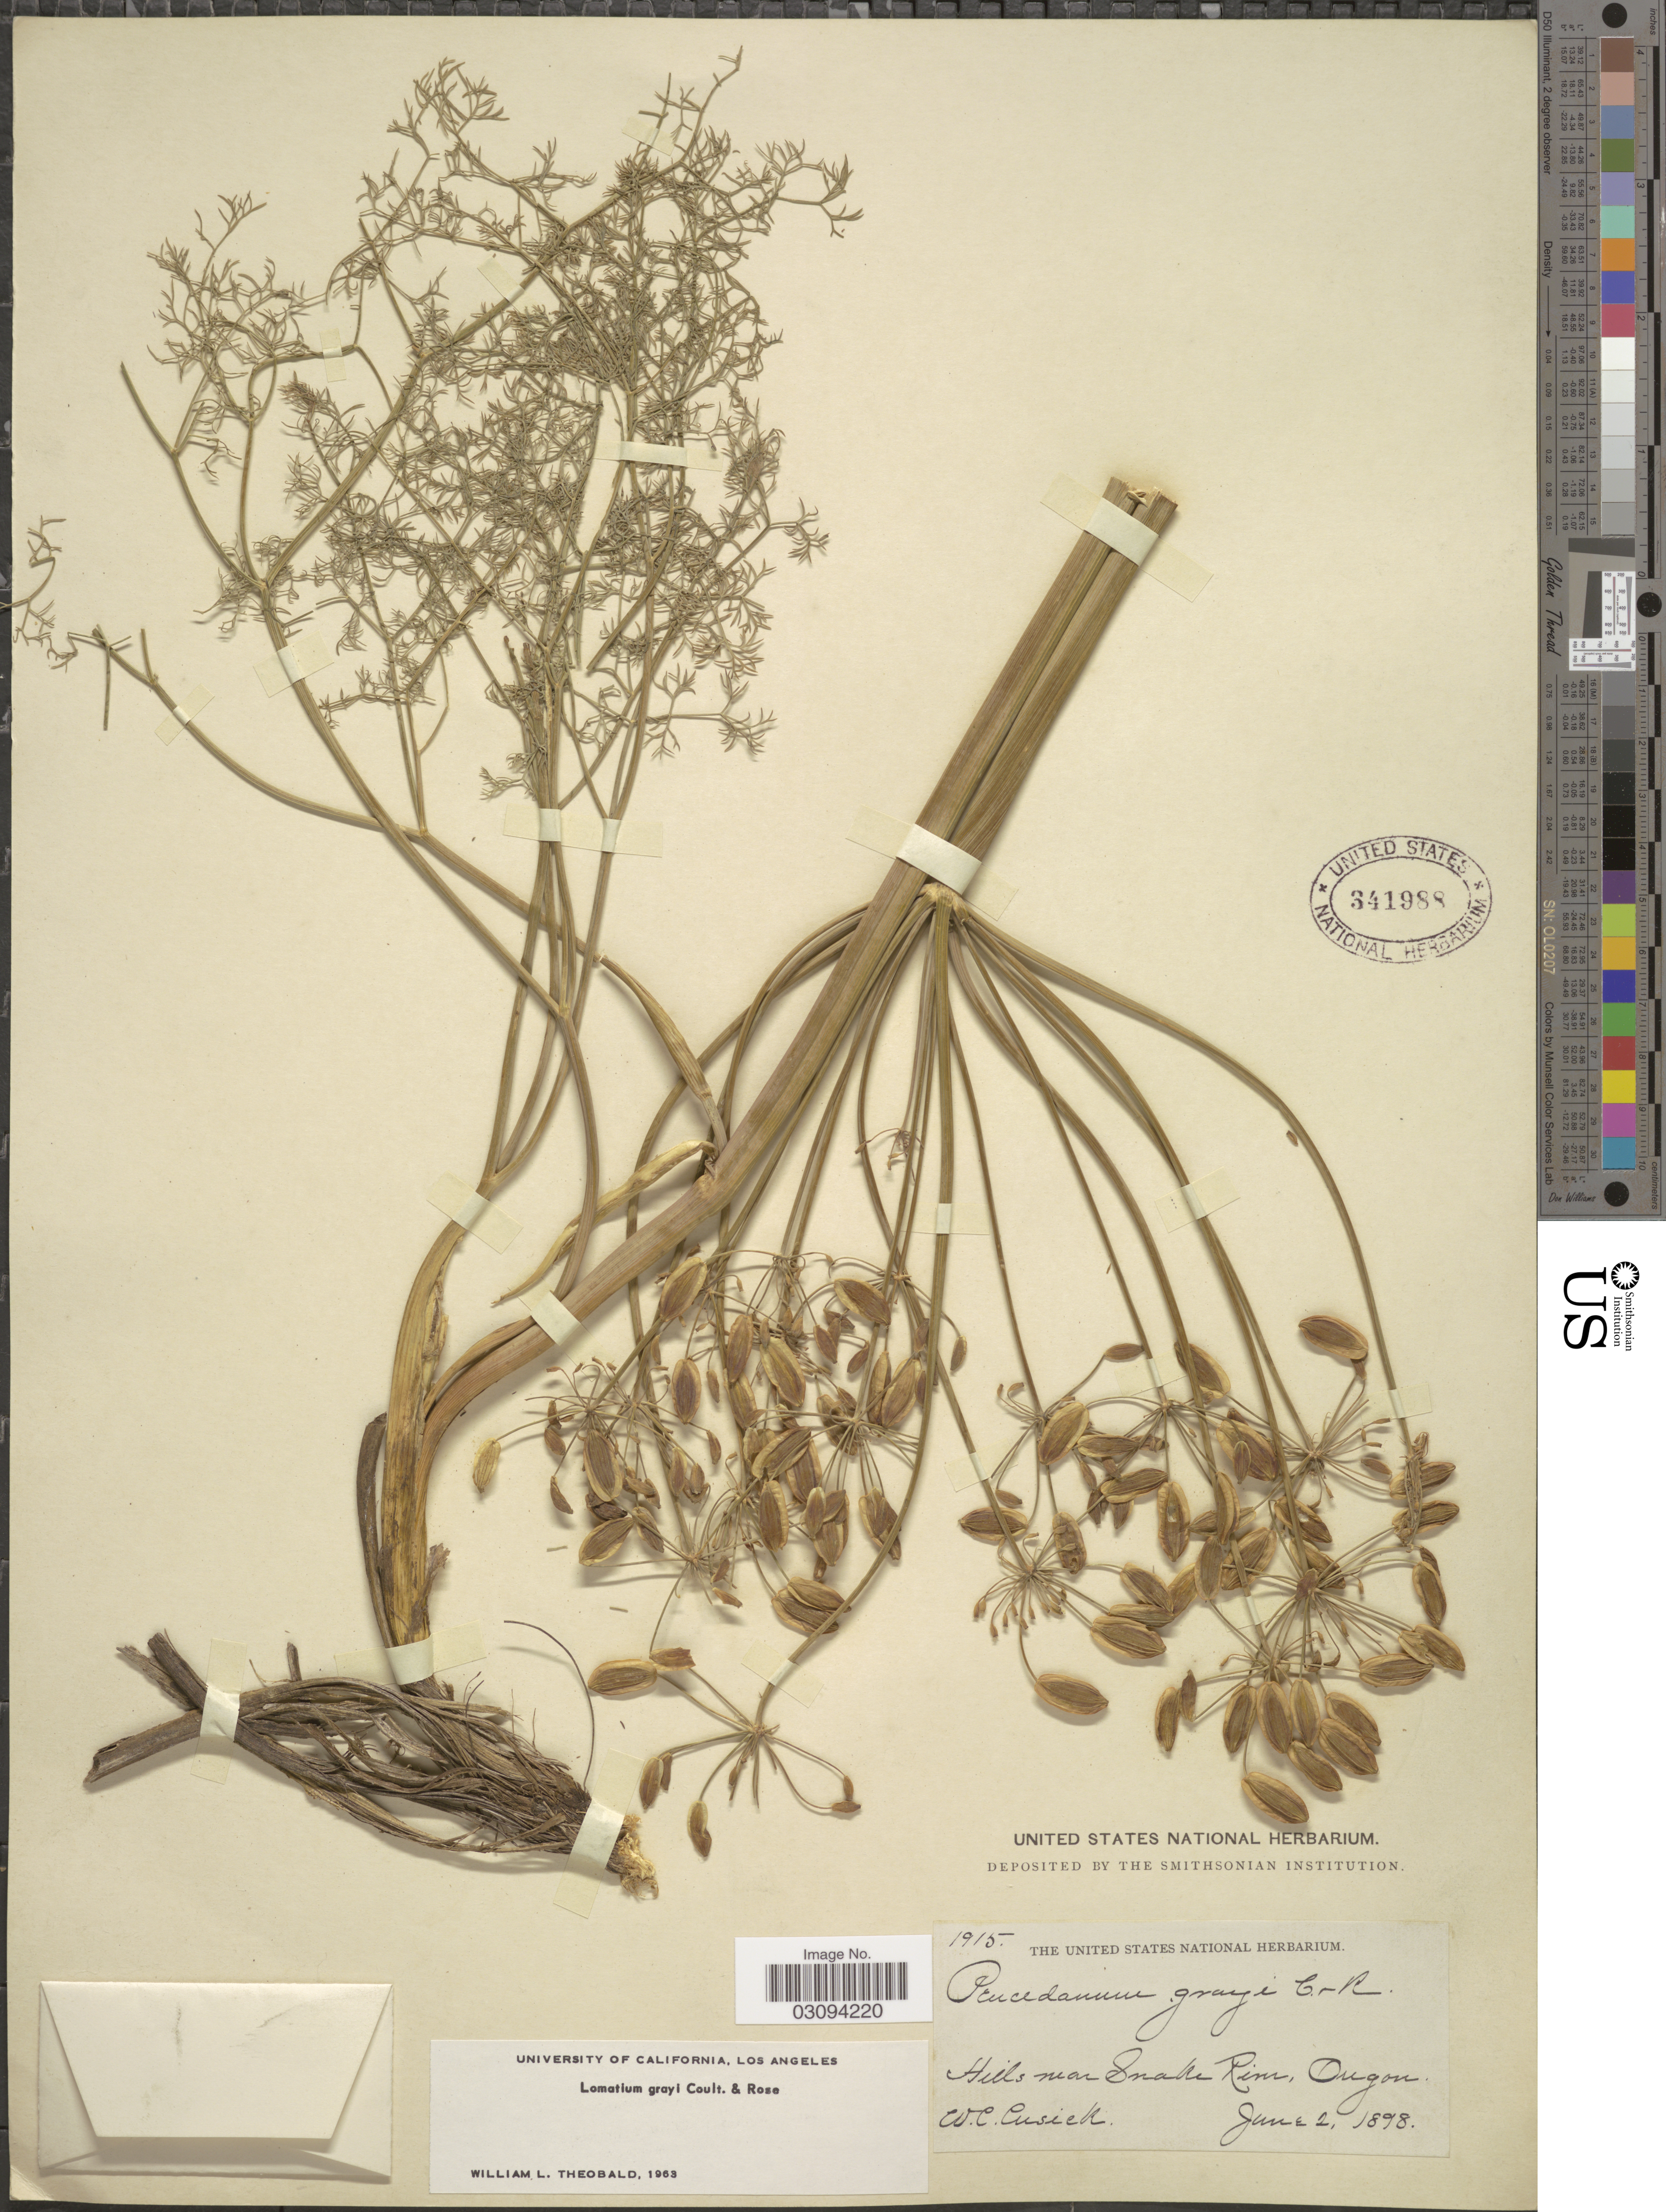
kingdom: Plantae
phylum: Tracheophyta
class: Magnoliopsida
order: Apiales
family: Apiaceae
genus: Lomatium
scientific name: Lomatium grayi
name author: (J.M. Coult. & Rose) J.M. Coult. & Rose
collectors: W. C. Cusick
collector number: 1915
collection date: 1898-06-02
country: United States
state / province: Oregon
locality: Hills near Snake Rim.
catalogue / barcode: US 341988